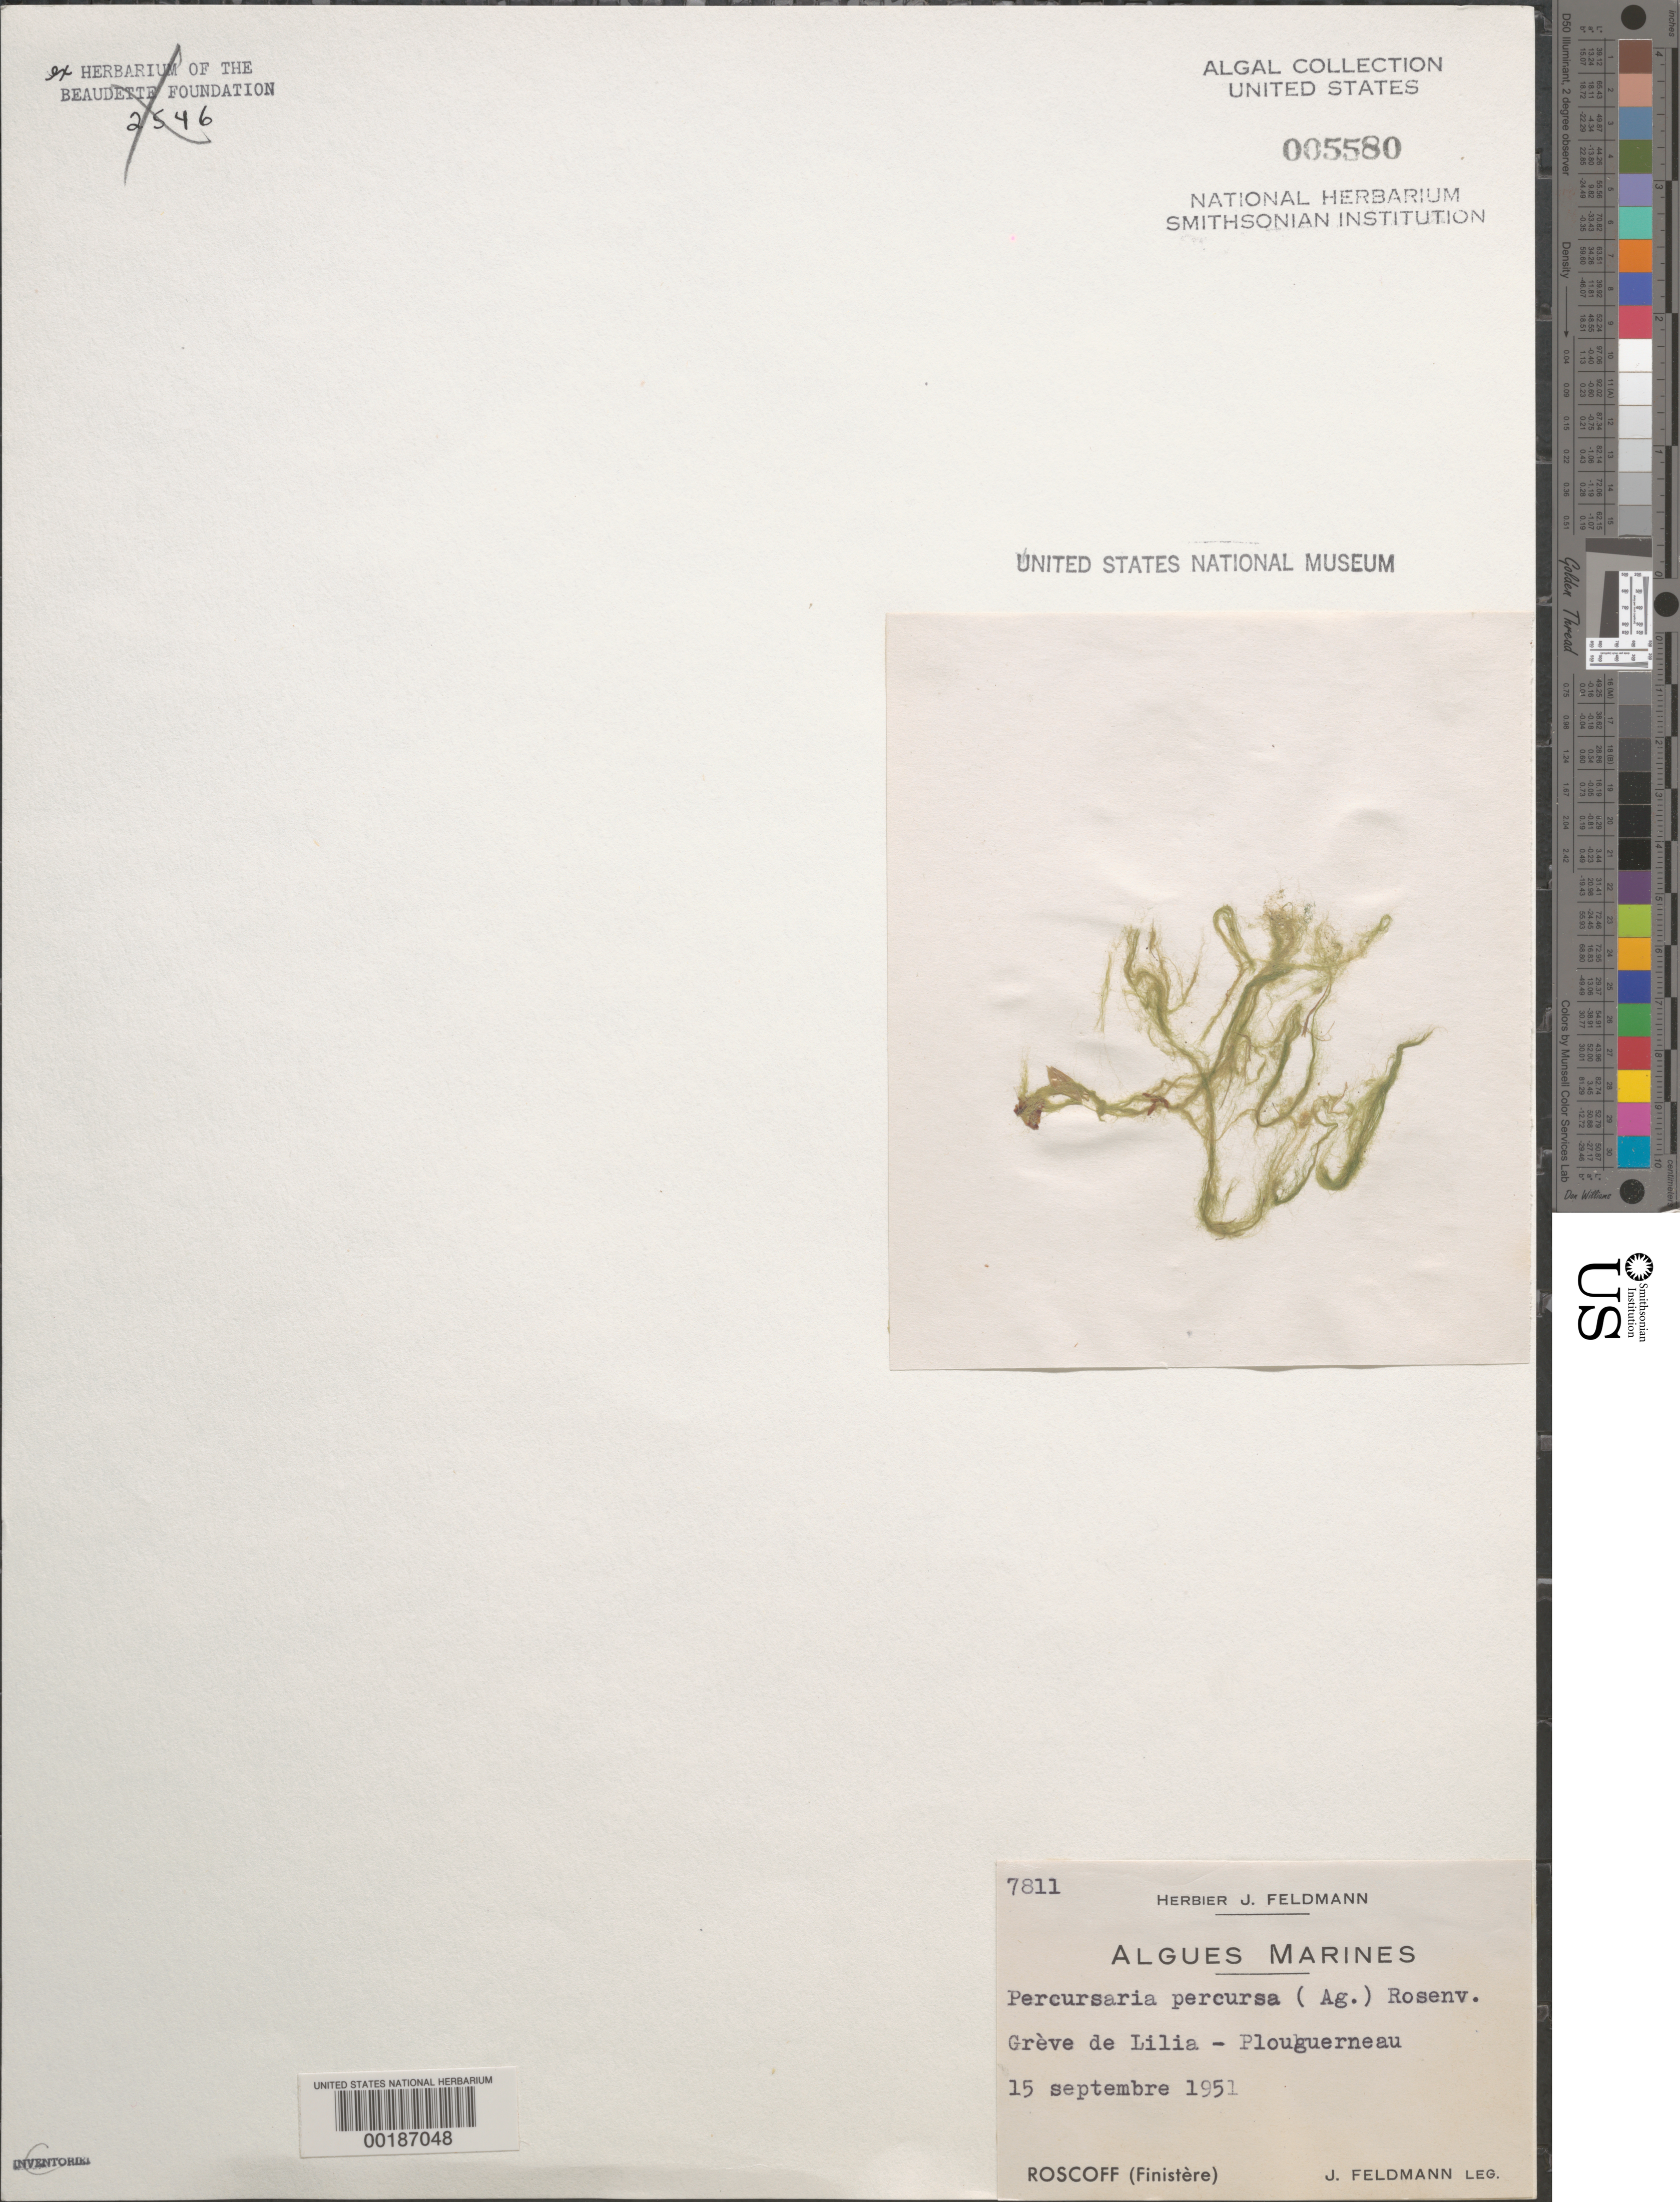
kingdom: Plantae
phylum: Chlorophyta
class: Ulvophyceae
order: Ulvales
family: Ulvaceae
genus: Percursaria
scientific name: Percursaria percursa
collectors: J. Feldmann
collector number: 7811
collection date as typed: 15 Sep 1951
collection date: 1951-09-15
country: France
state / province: Bretagne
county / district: Finistère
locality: Roscoff, greve de Lilia-Plouguerneau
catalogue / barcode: US 5580